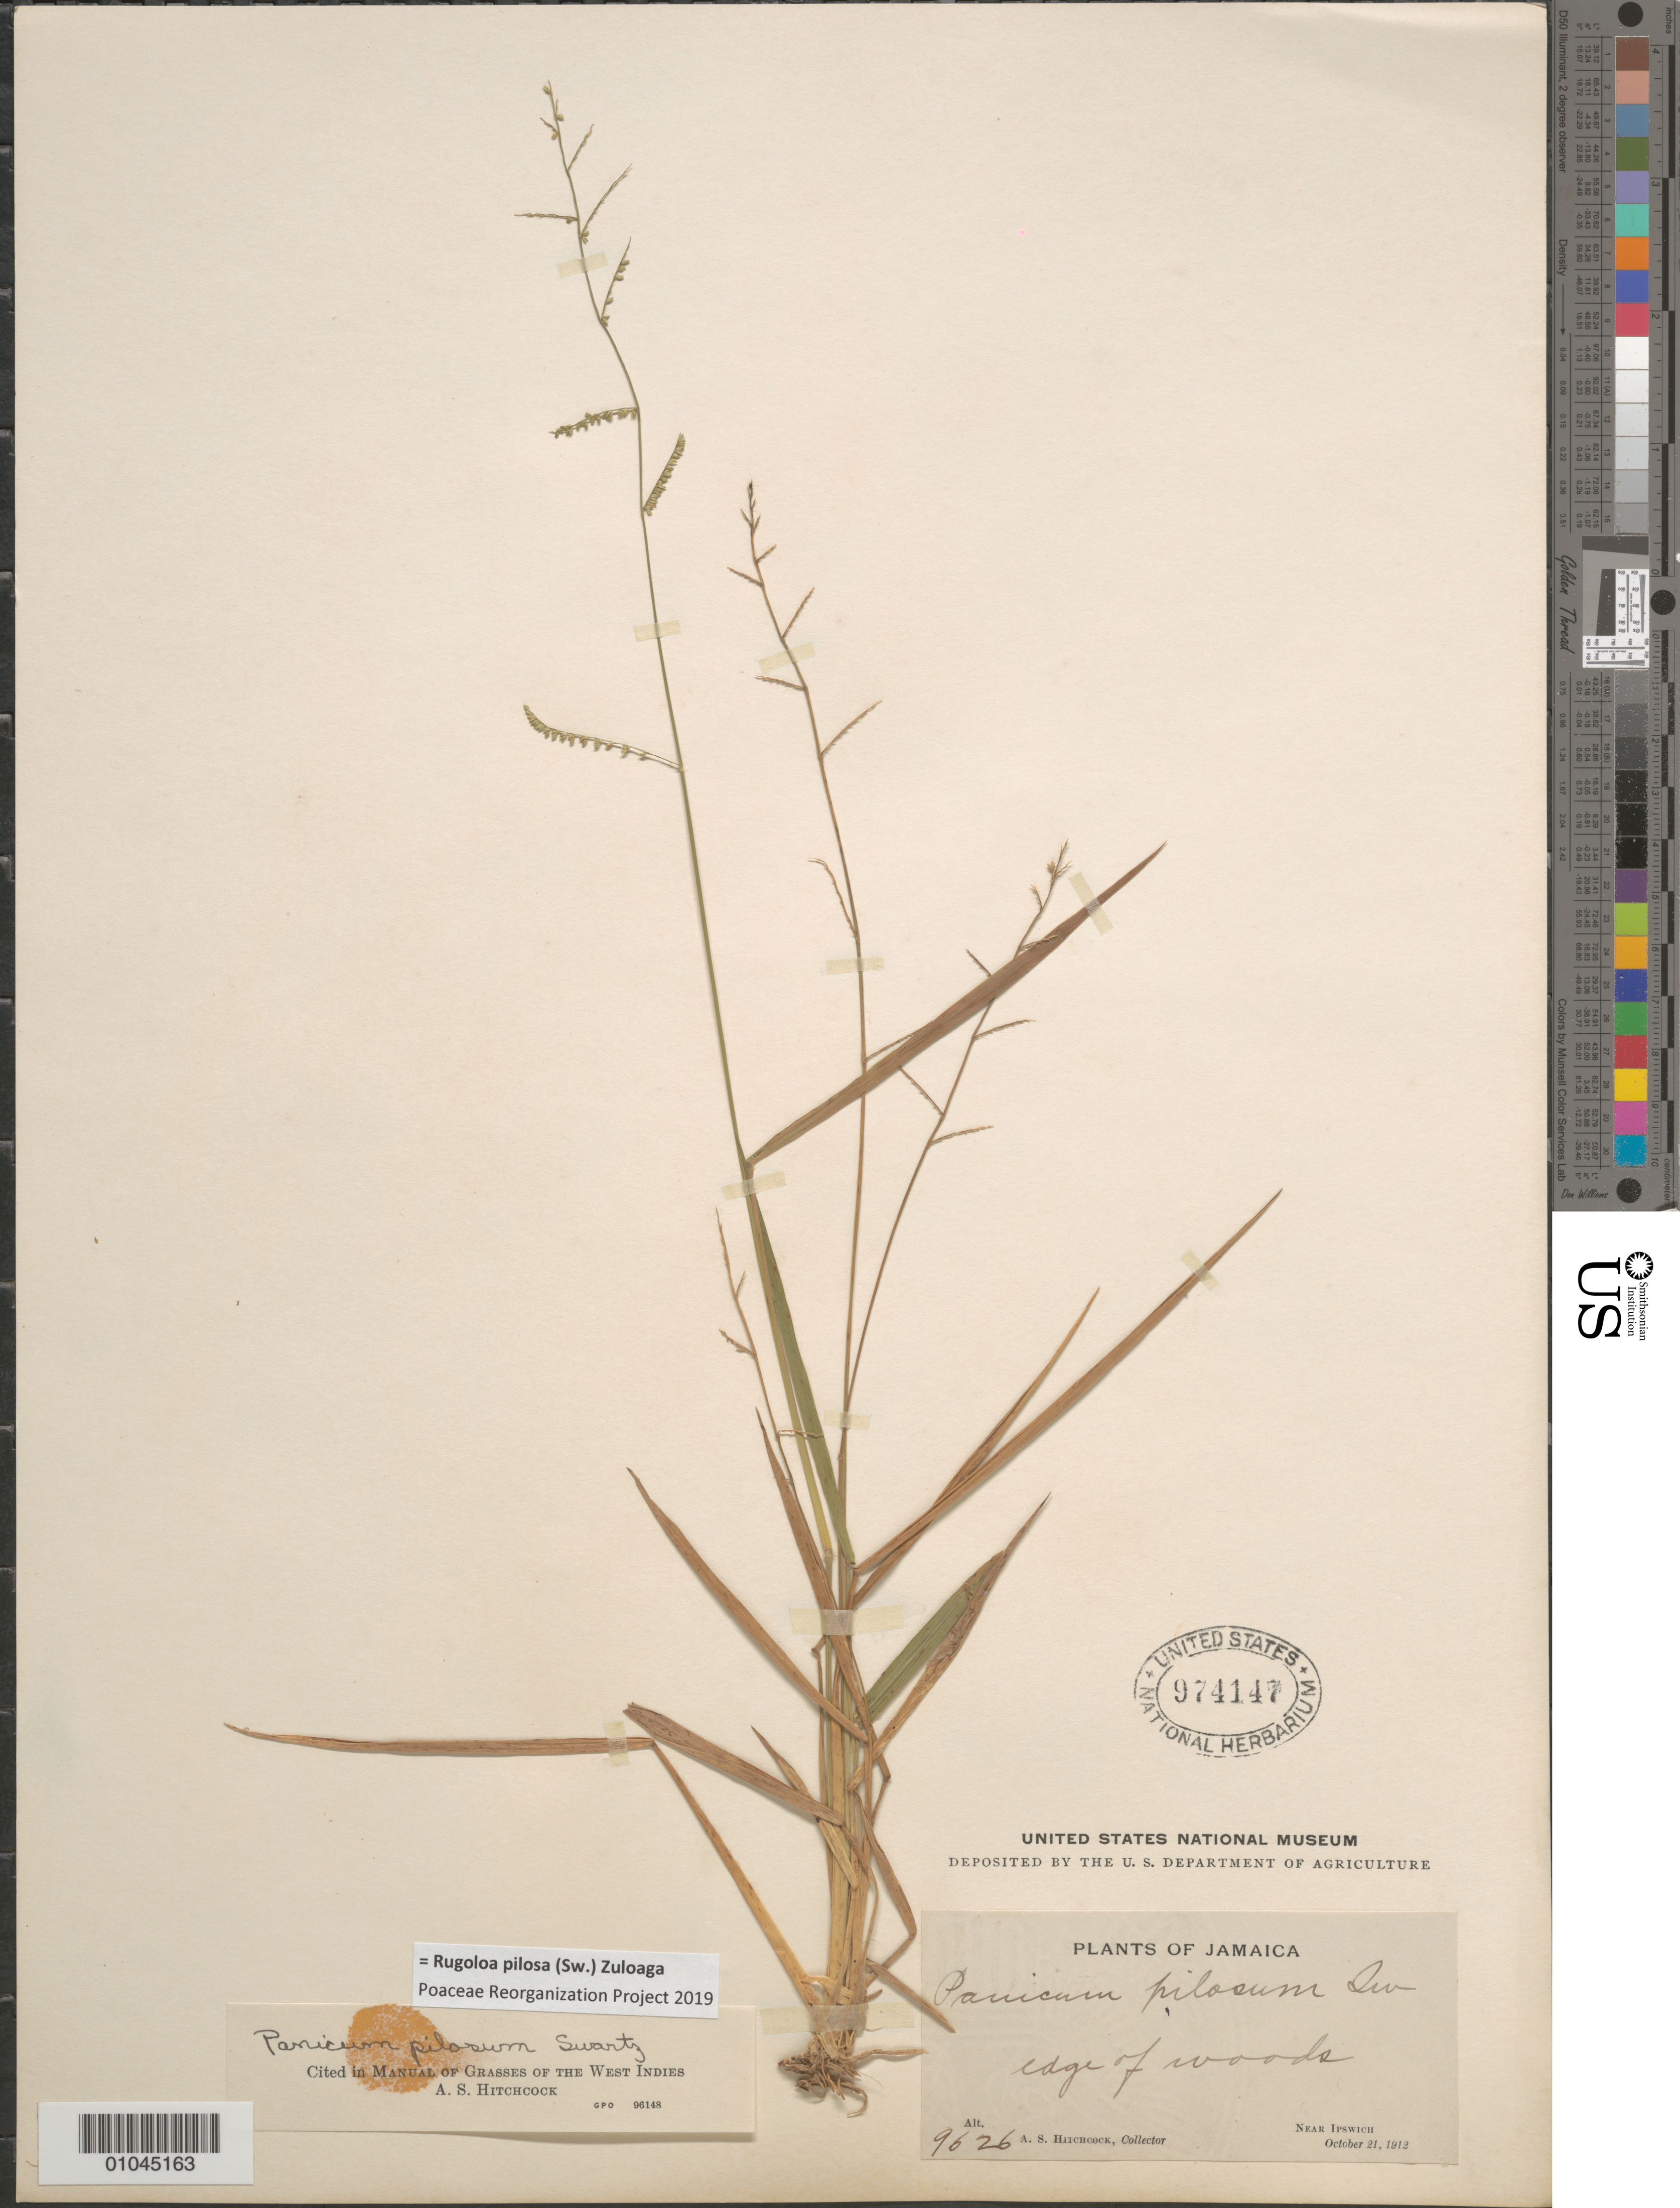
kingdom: Plantae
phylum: Tracheophyta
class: Liliopsida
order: Poales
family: Poaceae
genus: Panicum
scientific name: Panicum pilosum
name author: Sw.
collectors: A. S. Hitchcock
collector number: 9626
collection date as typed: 21 Oct 1912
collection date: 1912-10-21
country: Jamaica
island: Jamaica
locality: Near Ipswich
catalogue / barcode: US 974147